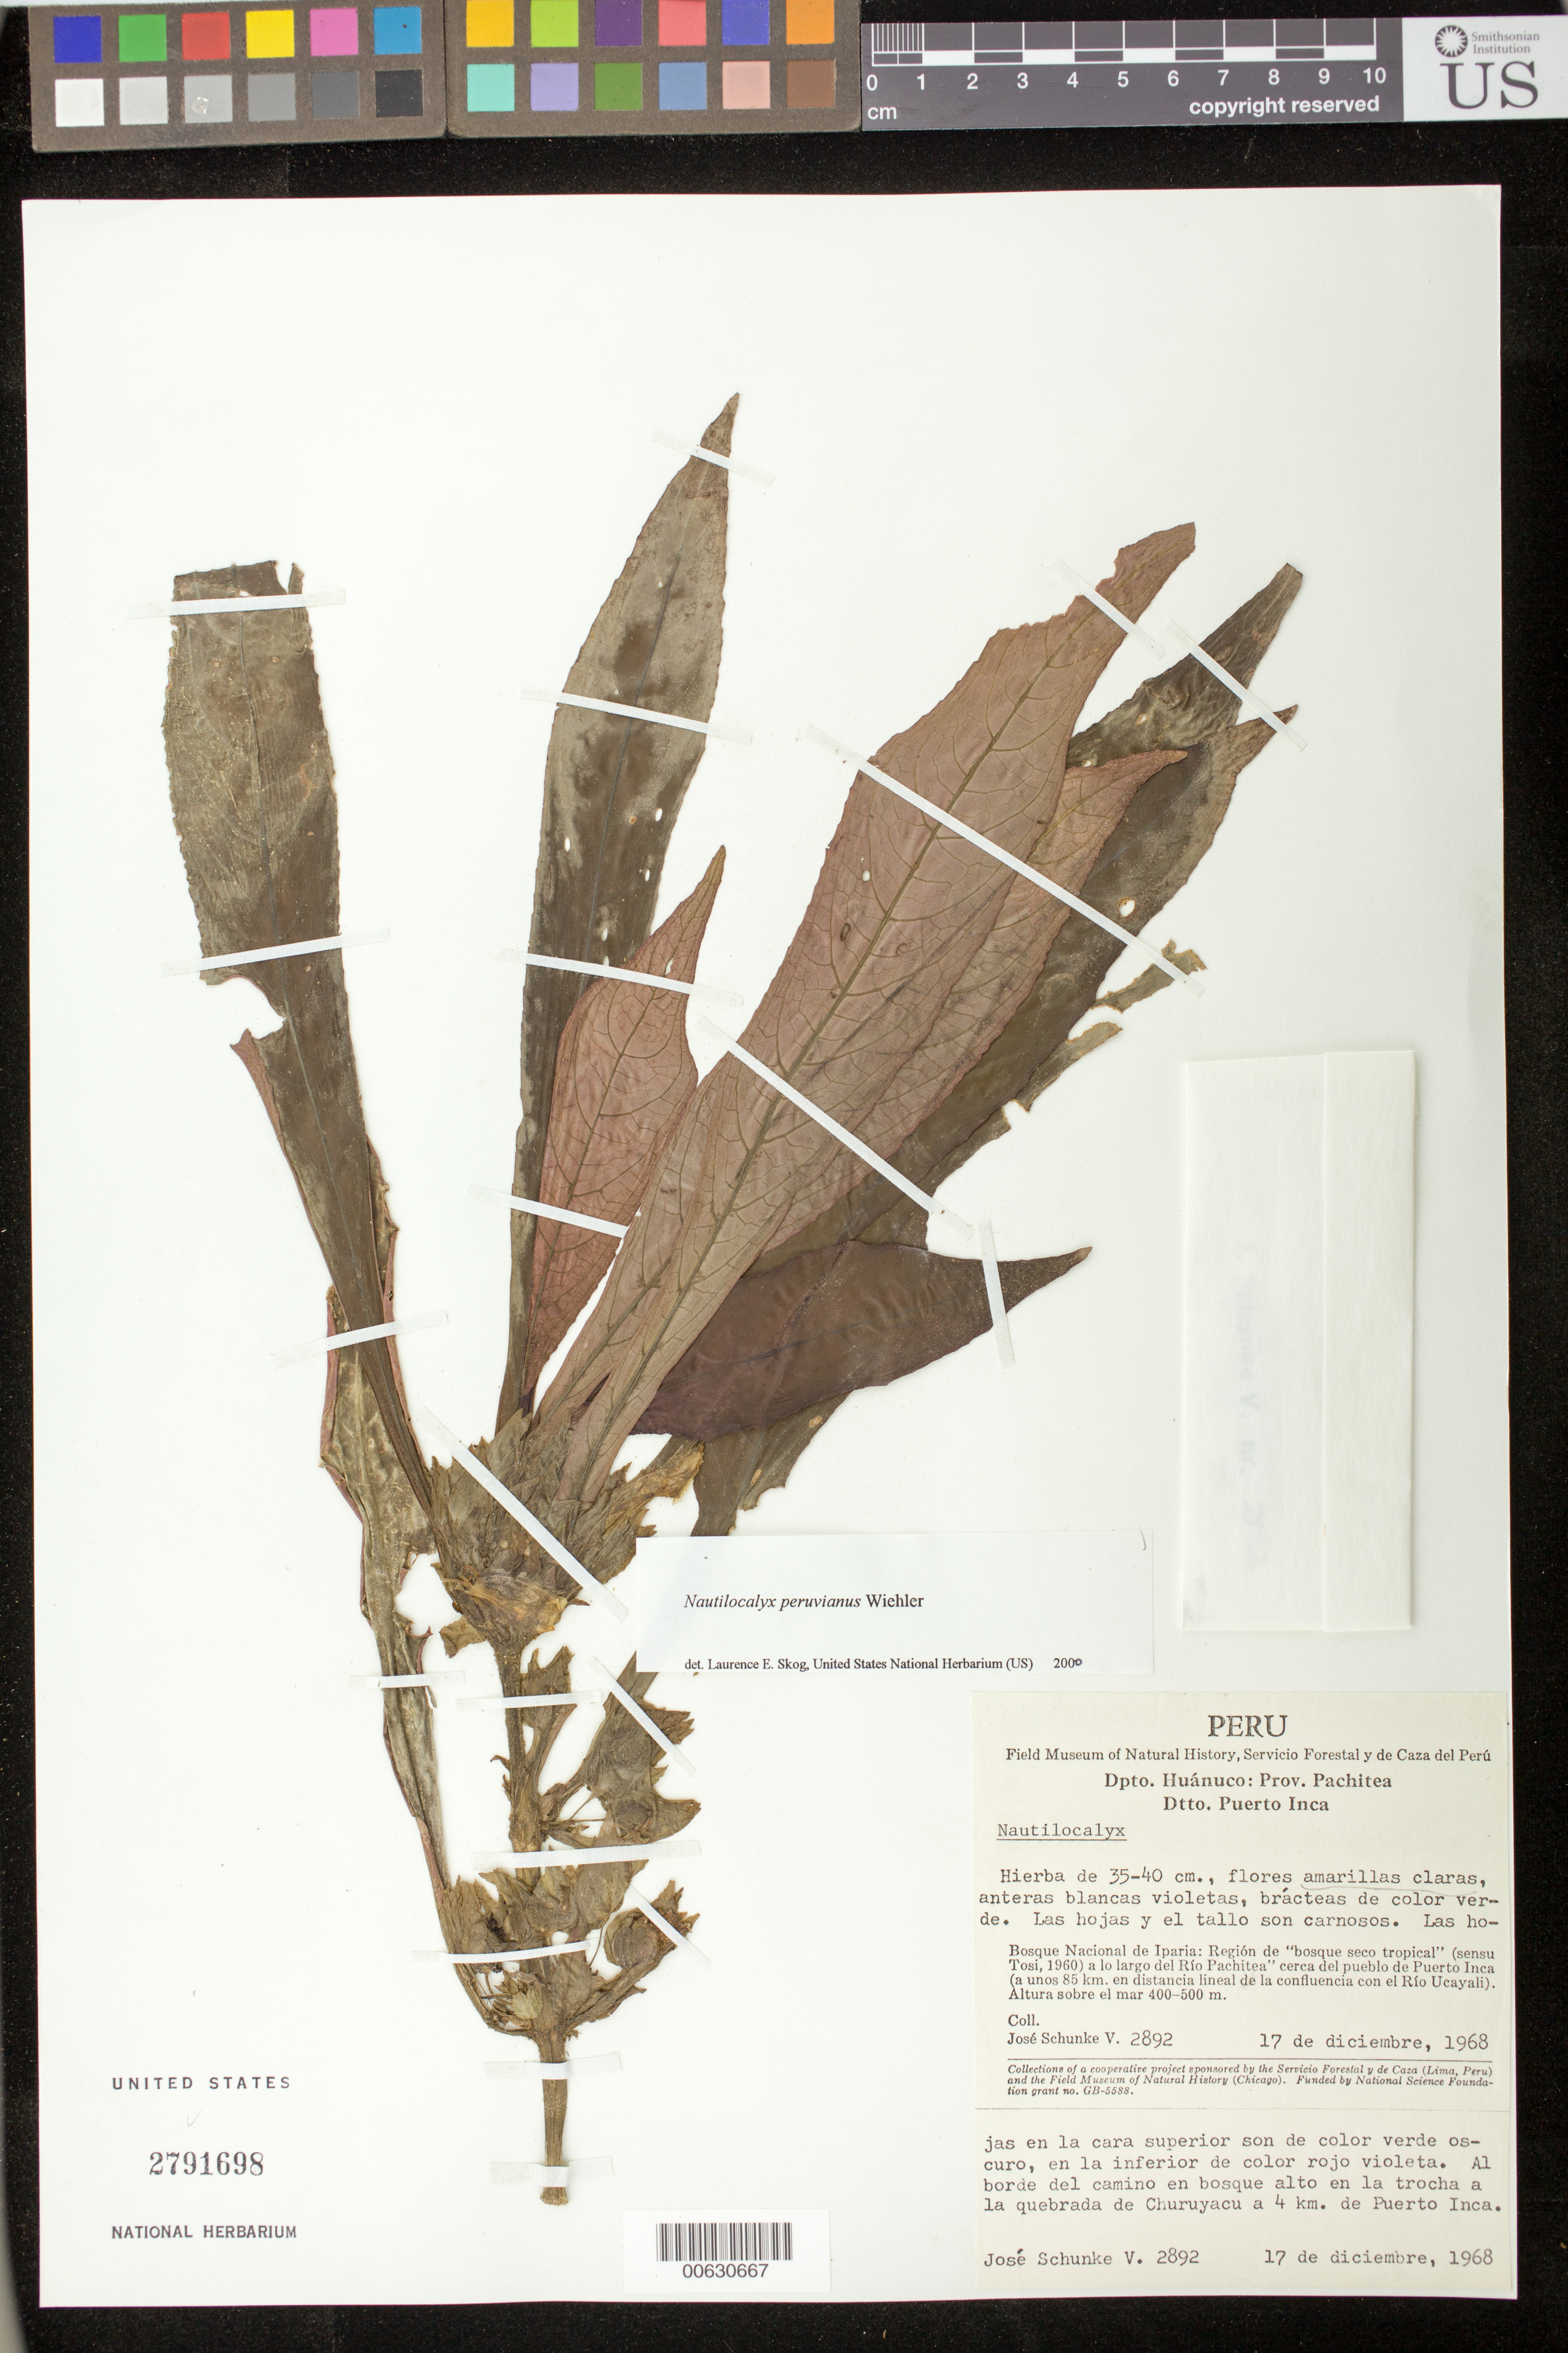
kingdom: Plantae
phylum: Tracheophyta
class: Magnoliopsida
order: Lamiales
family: Gesneriaceae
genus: Nautilocalyx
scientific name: Nautilocalyx peruvianus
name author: Wiehler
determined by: Skog, Laurence E.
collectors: J. Schunke Vigo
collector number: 2892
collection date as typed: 17 Dec 1968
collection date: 1968-12-17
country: Peru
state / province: Huánuco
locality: Prov. Pachitea, Dtto. Puerto Inca; Bosque Nacional de Iparia, a lo largo del Río Pachitea cerca del pueblo de Puerto Inca (a unos 85 km en distancia lineal de la confluencia con el Río Ucayali); al borde del camino en bosque alto en la trocha a la quebrada de Churuyacu a 4 km de Puerto Inca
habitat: Región del "bosque seco tropical" (sensu Tosi, 1960); en bosque alto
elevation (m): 400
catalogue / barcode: US 2791698